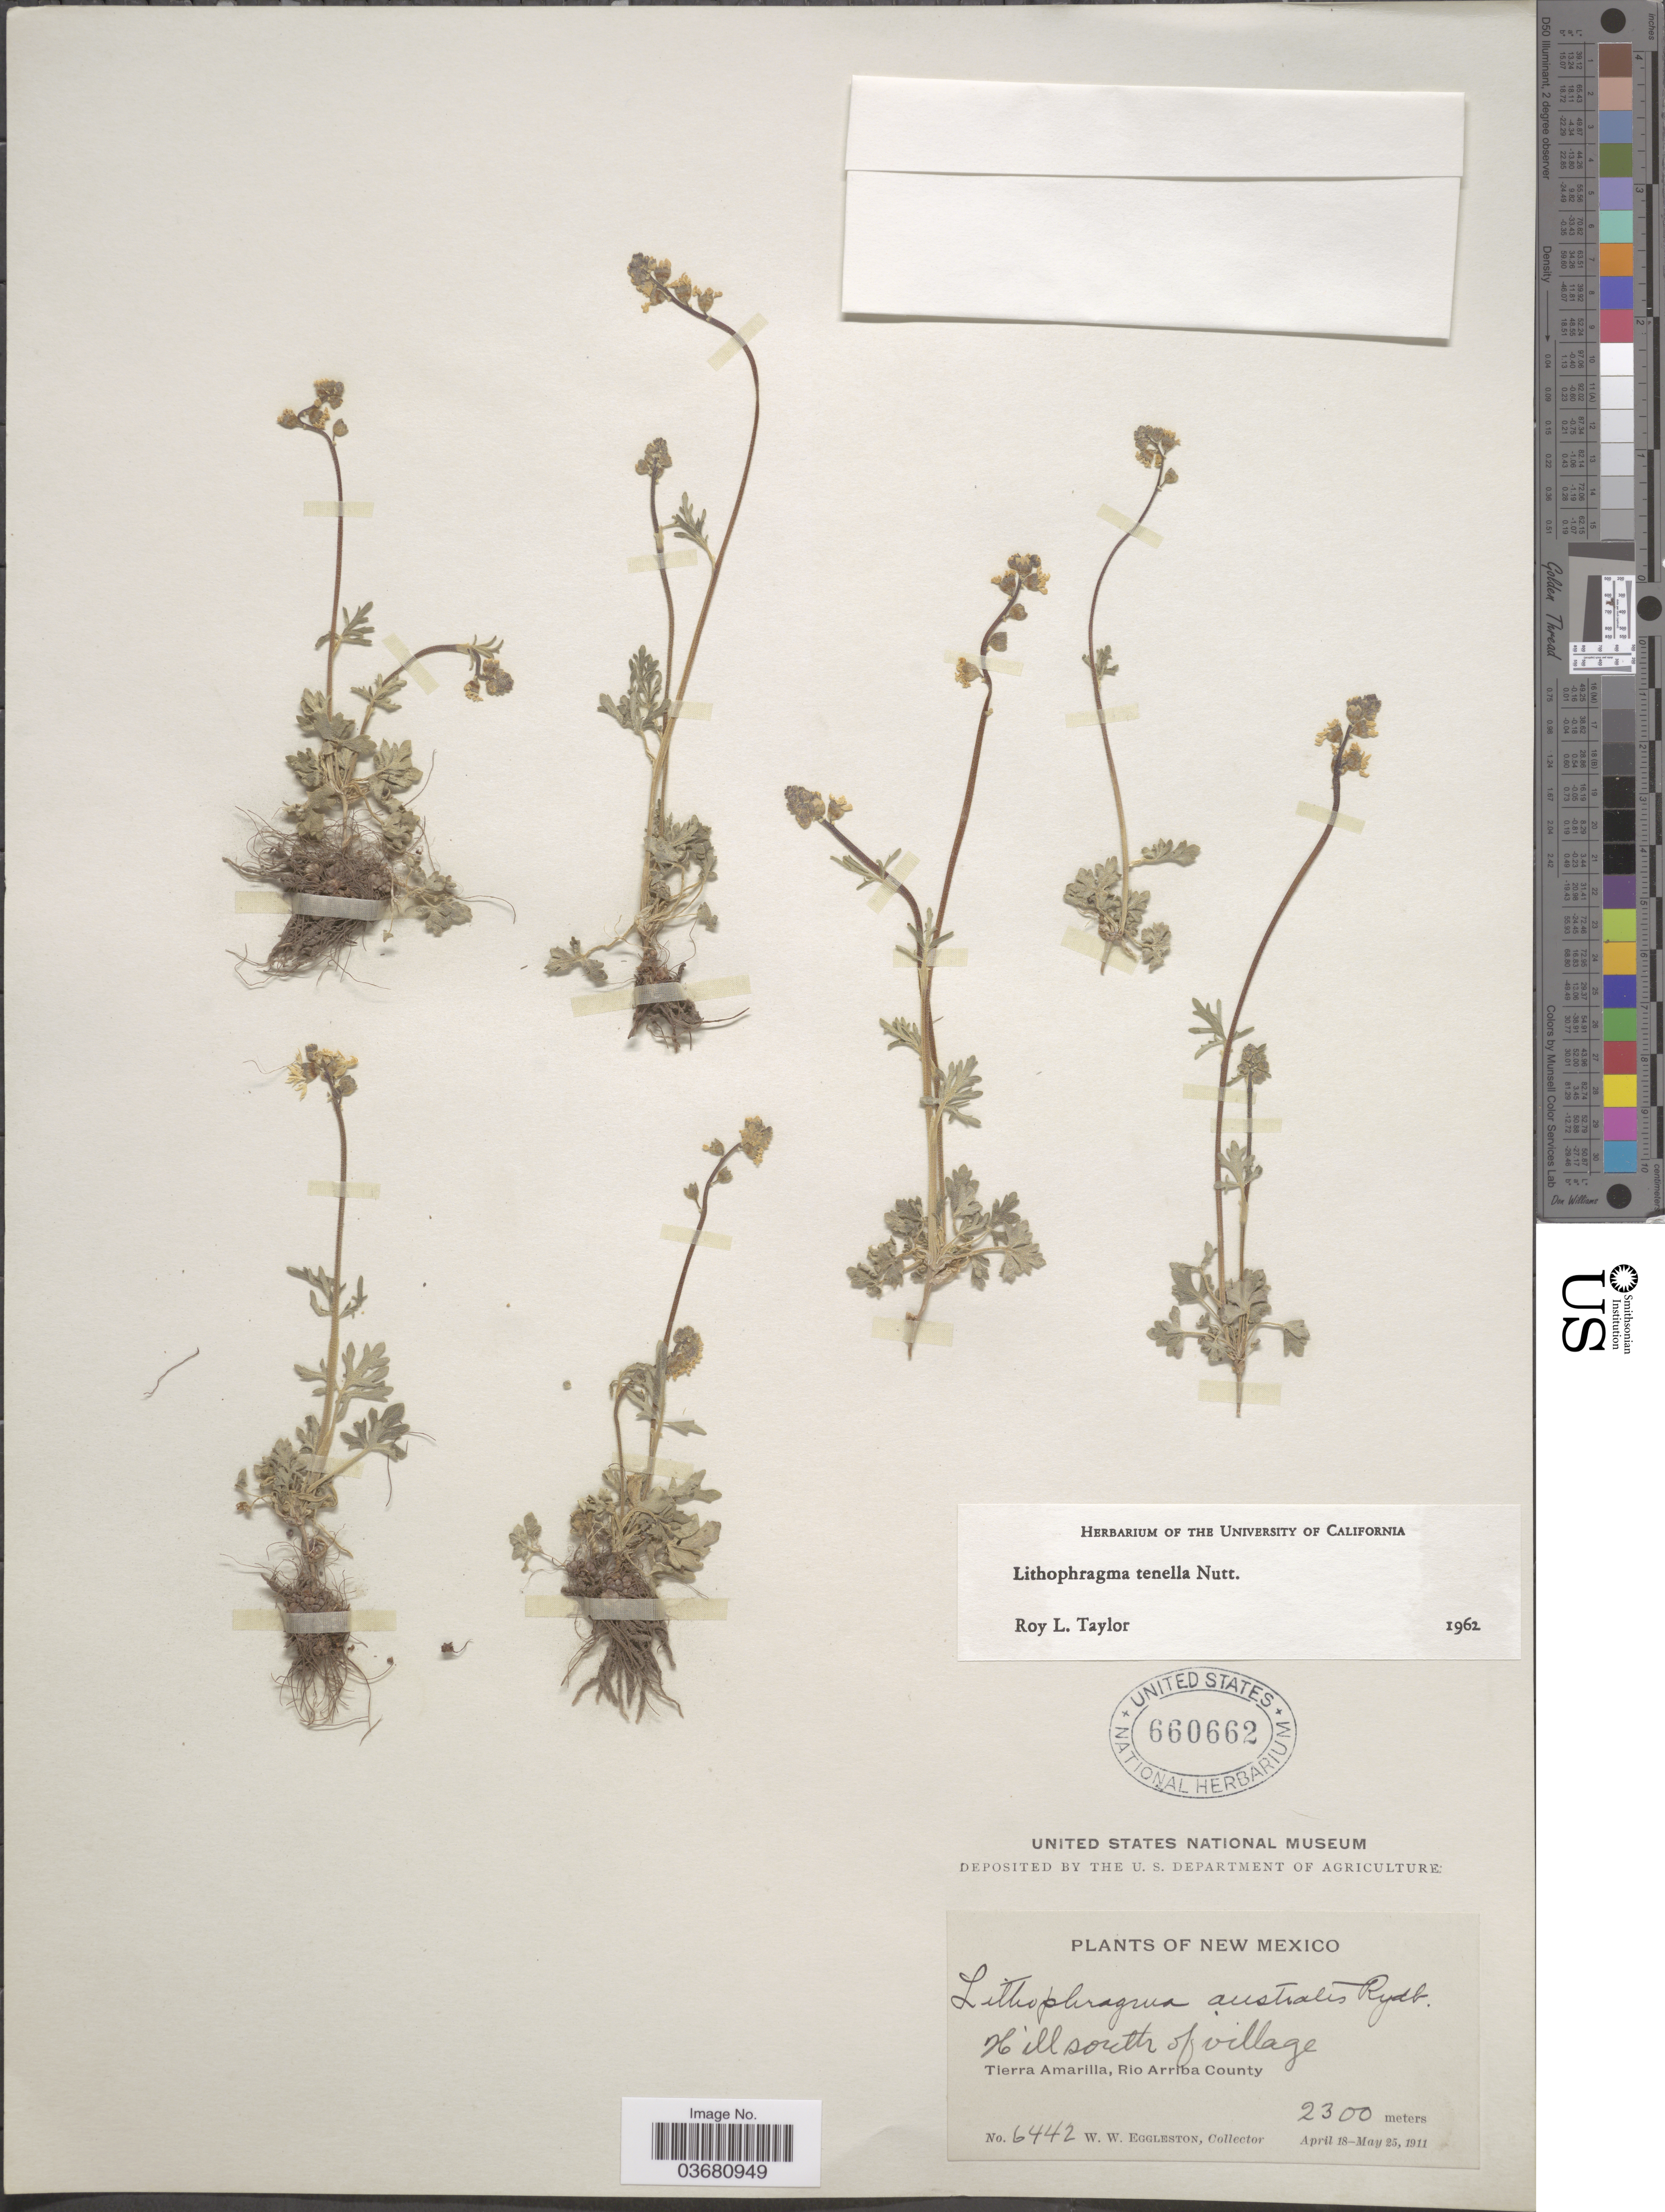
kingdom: Plantae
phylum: Tracheophyta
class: Magnoliopsida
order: Saxifragales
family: Saxifragaceae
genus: Lithophragma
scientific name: Lithophragma tenellum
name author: Nutt.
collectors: W. W. Eggleston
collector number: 6442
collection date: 1911-04-18/1911-05-25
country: United States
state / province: New Mexico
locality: Hill south of village. Tierra Amarilla, Rio Arriba County.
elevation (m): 2300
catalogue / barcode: US 660662